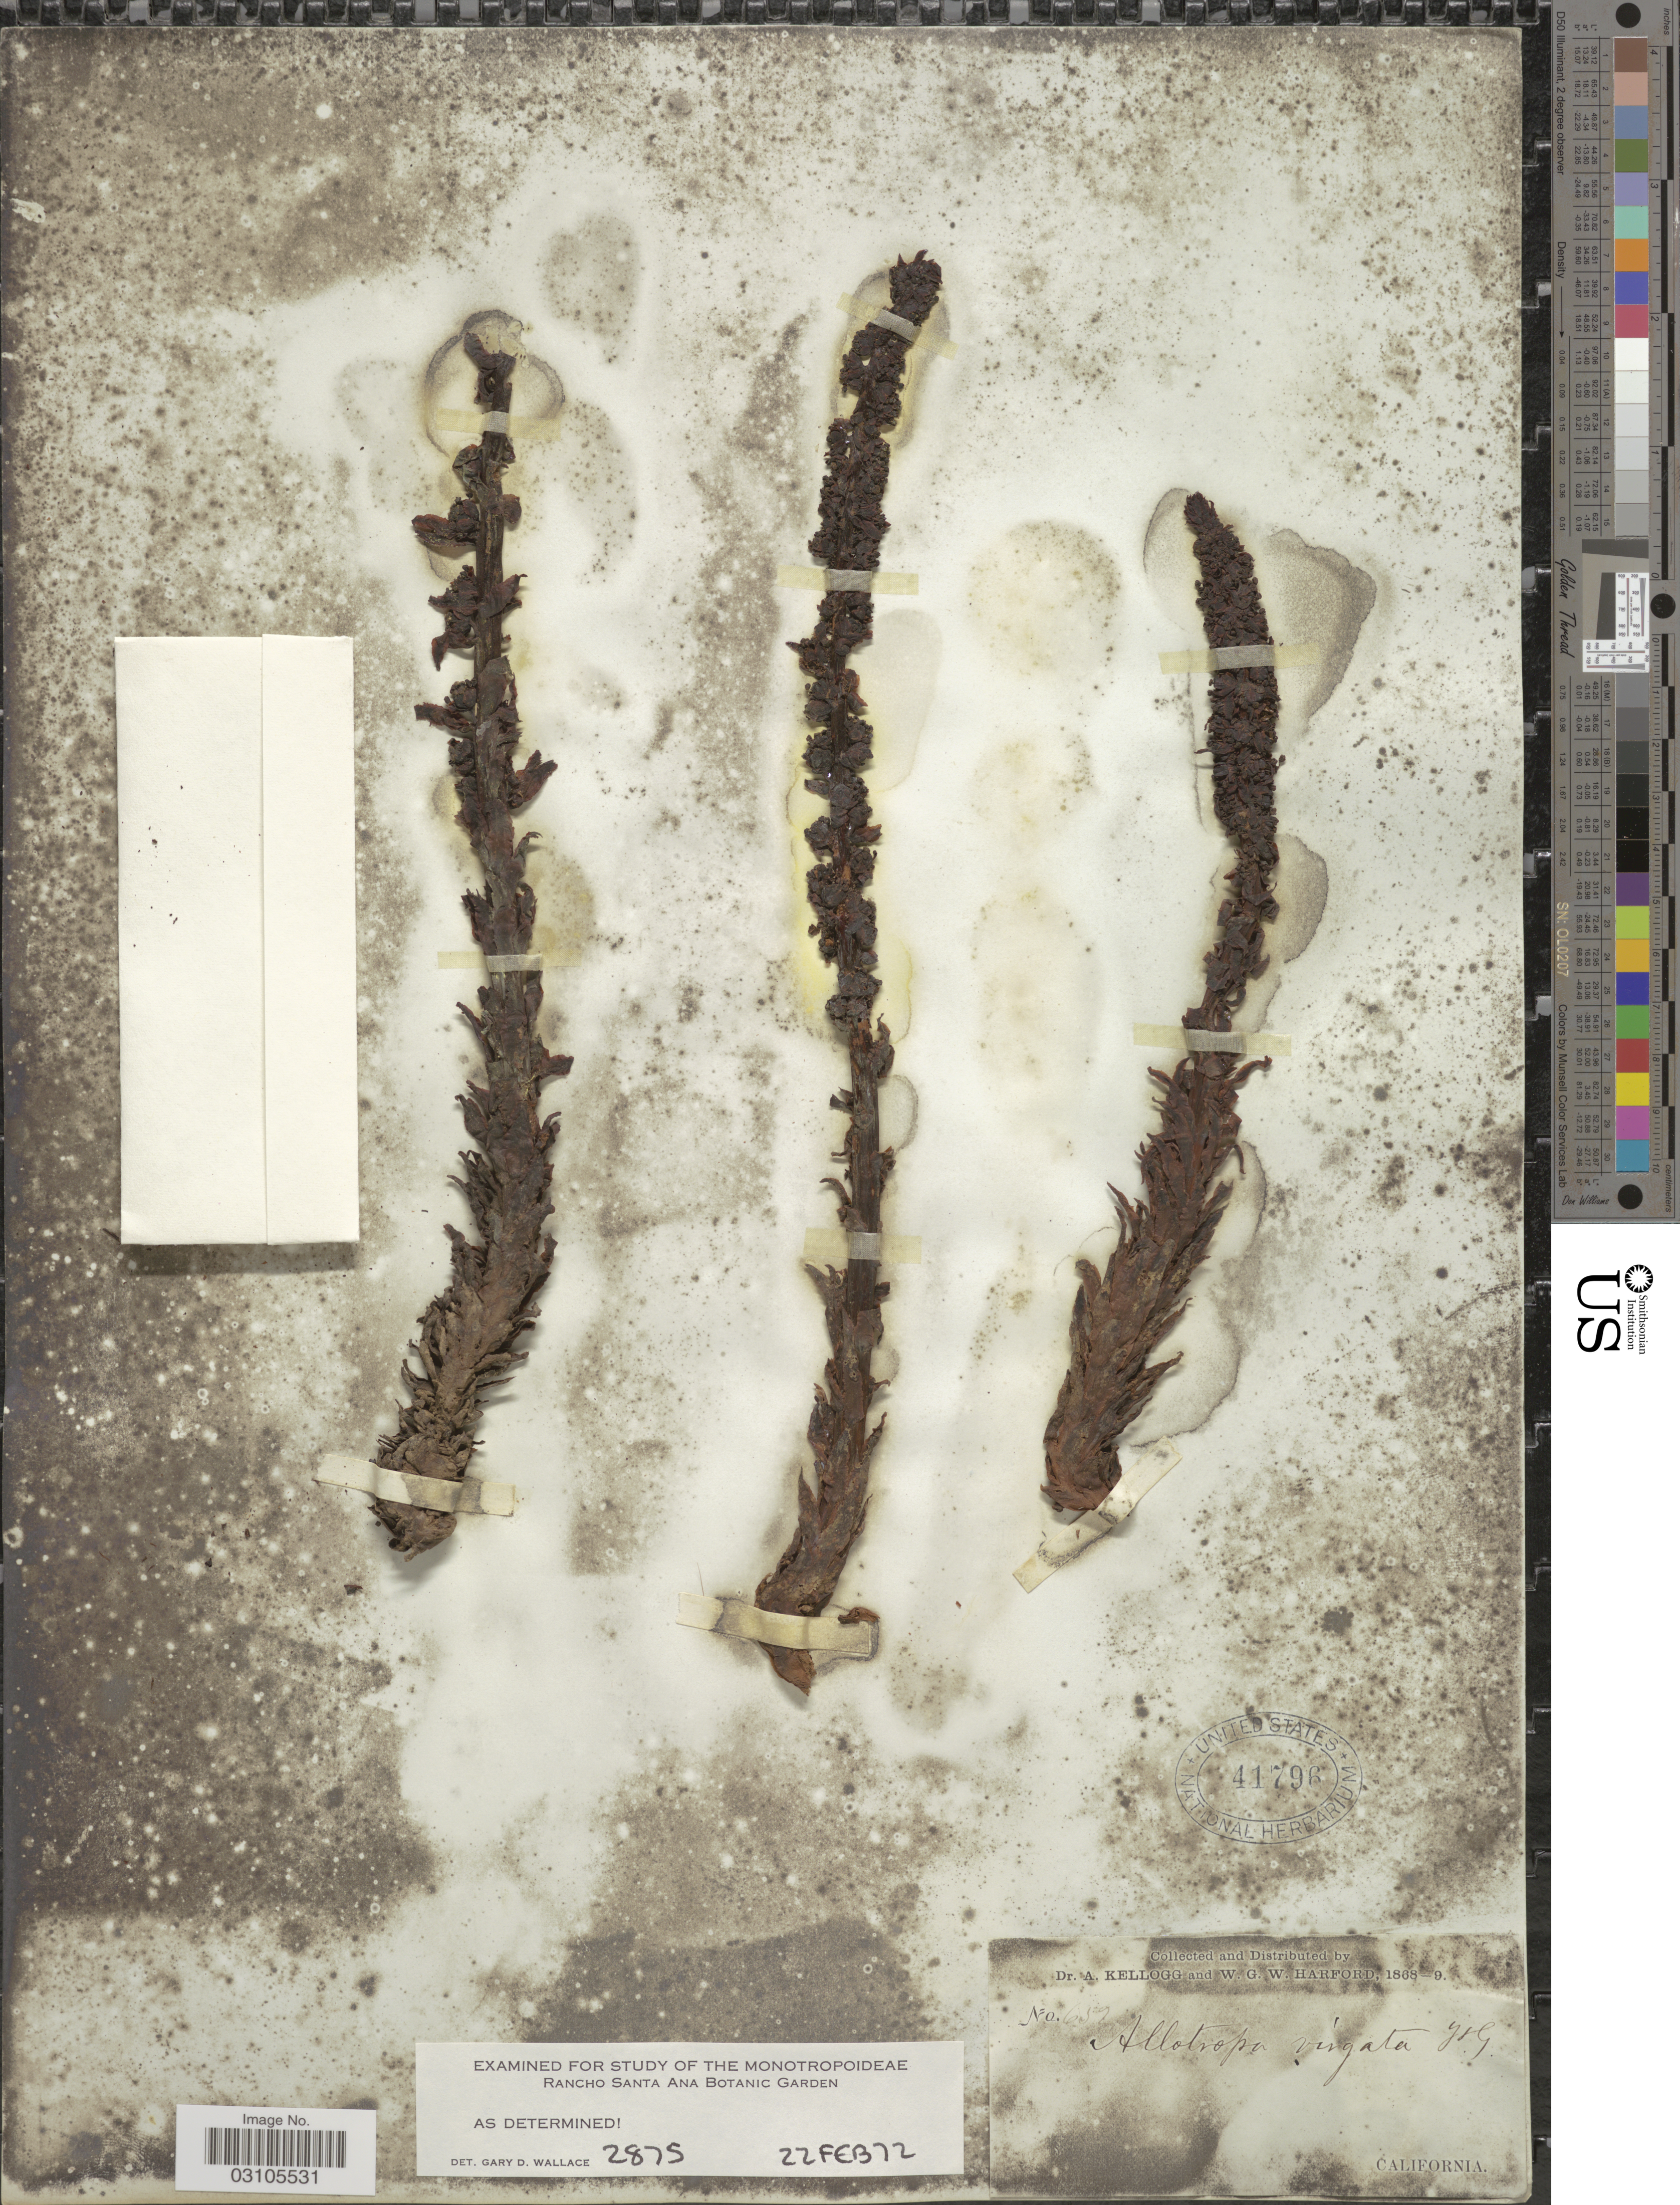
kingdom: Plantae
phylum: Tracheophyta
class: Magnoliopsida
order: Ericales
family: Ericaceae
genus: Allotropa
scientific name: Allotropa virgata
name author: Torr. & A. Gray ex A. Gray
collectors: A. Kellogg & W. G. W. Harford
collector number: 652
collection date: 1868/1869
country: United States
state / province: California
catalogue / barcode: US 41796